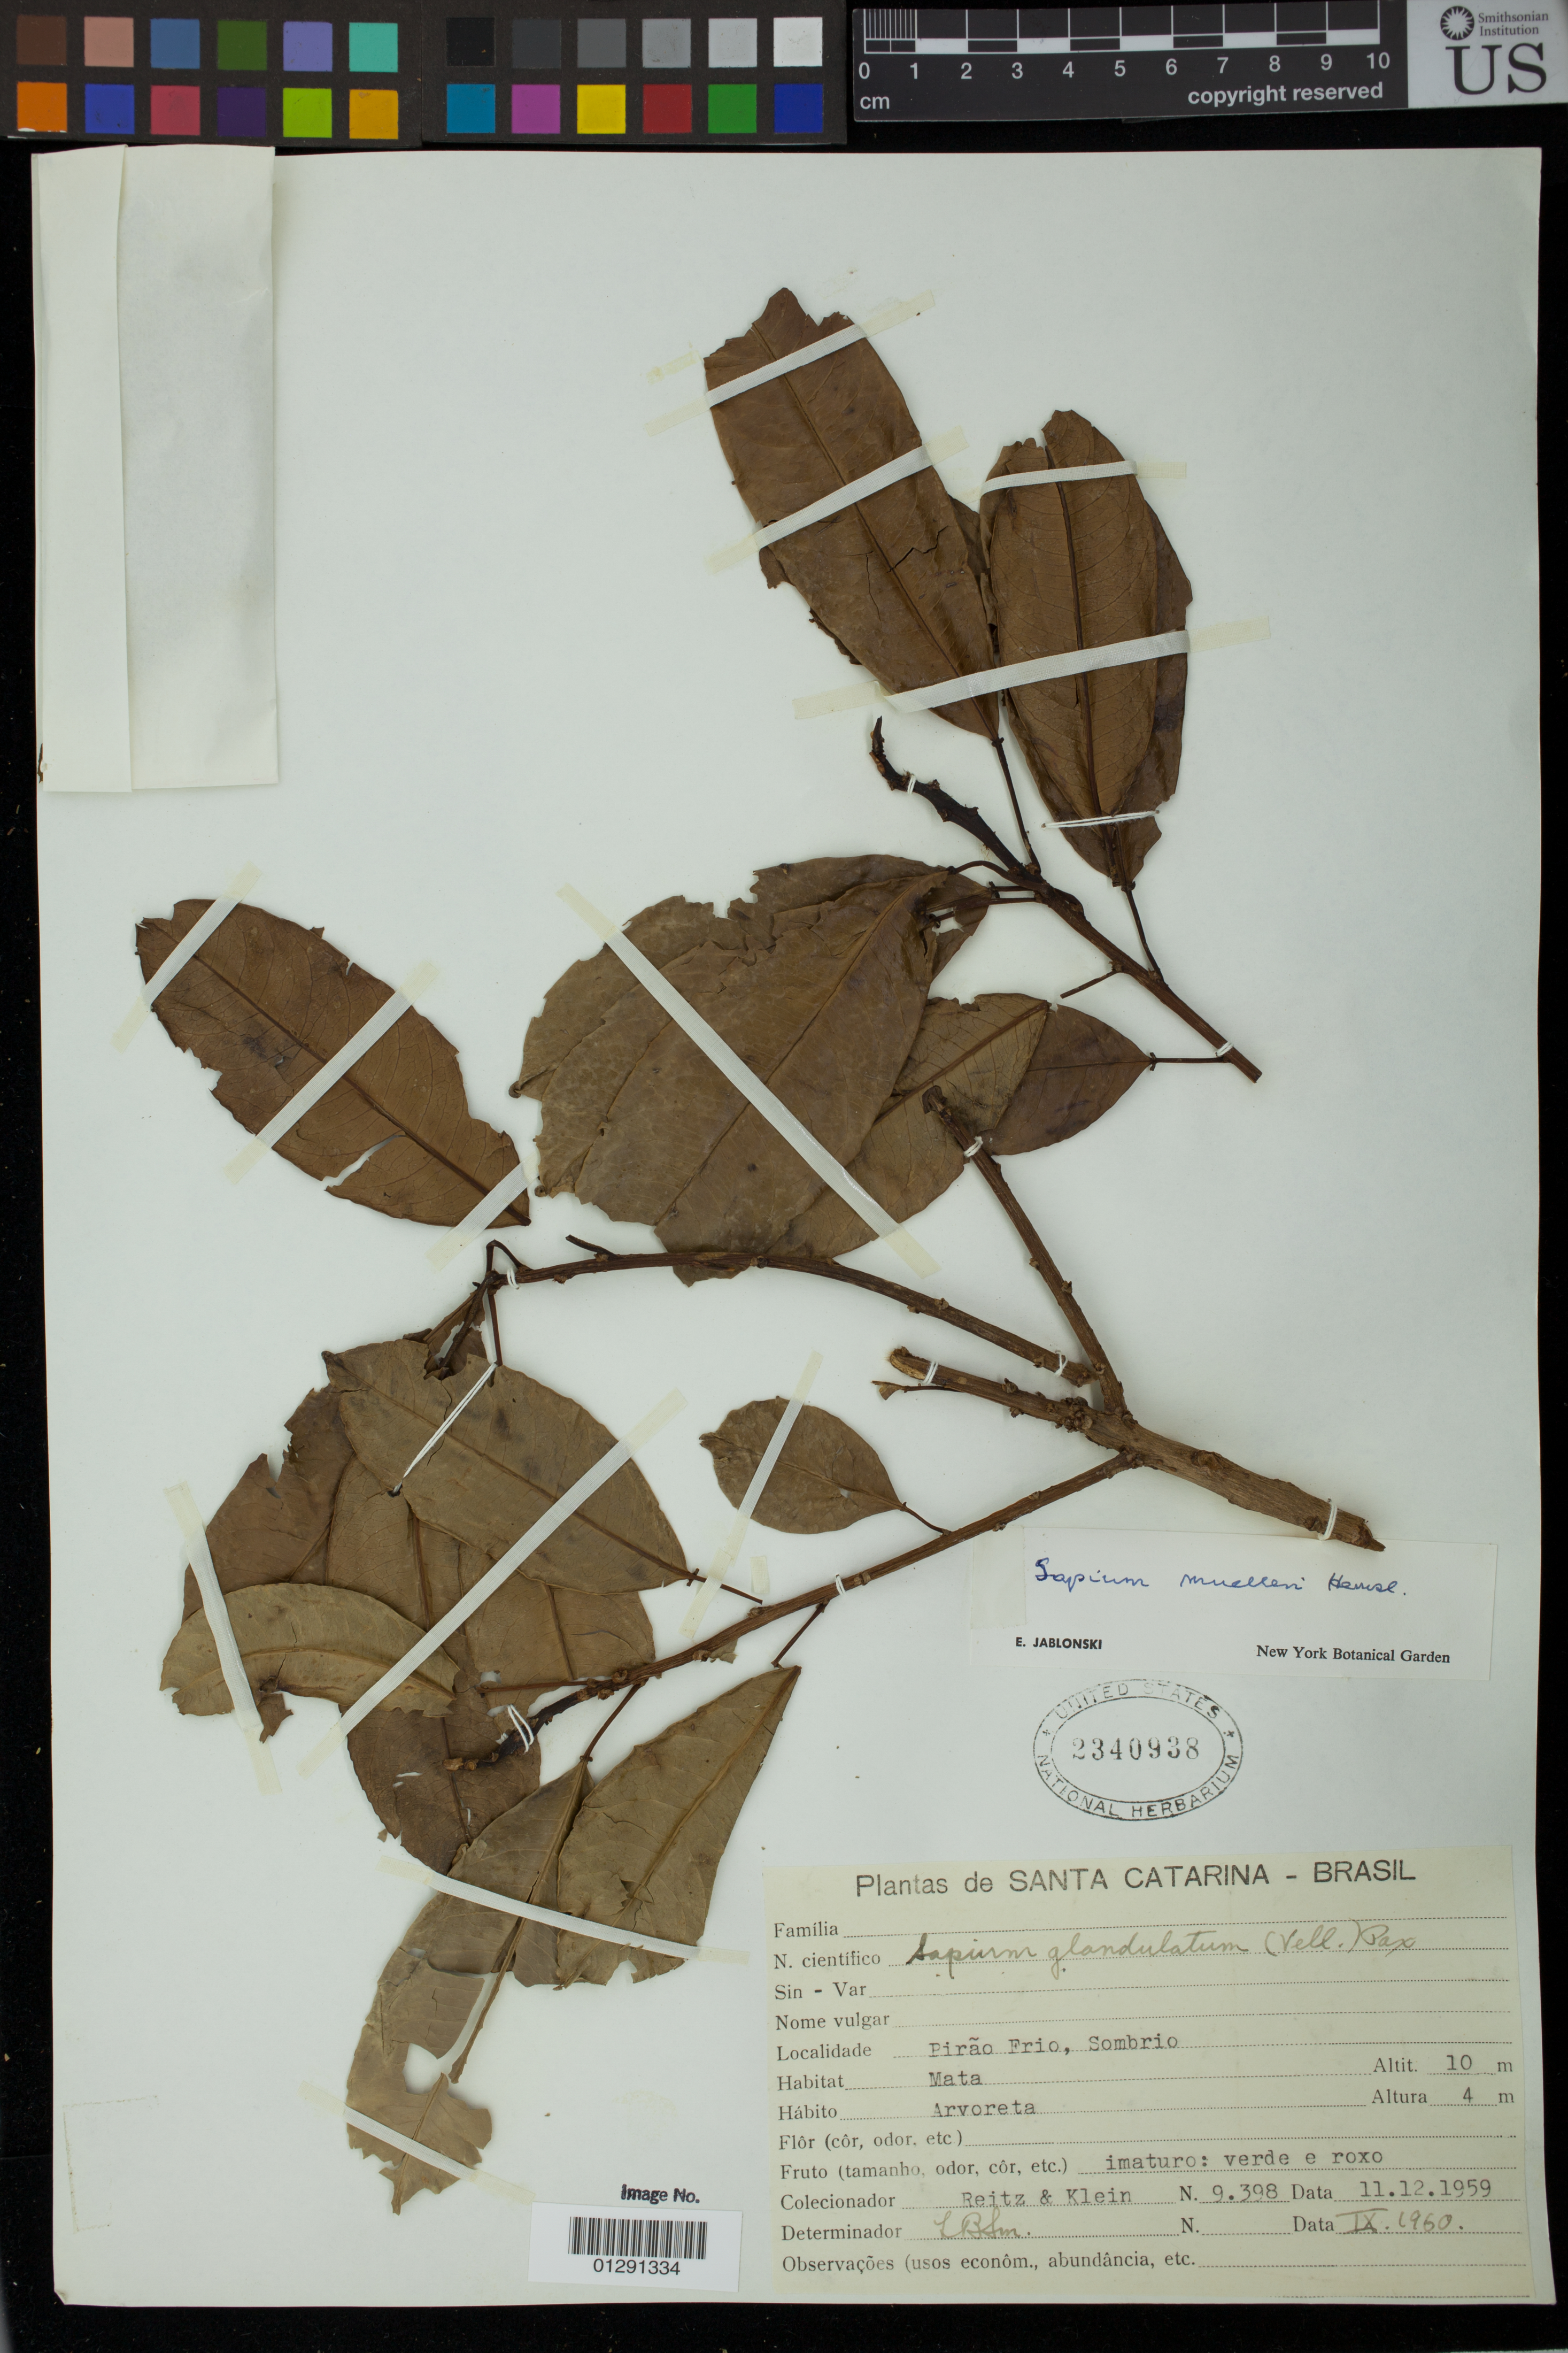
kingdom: Plantae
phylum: Tracheophyta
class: Magnoliopsida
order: Malpighiales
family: Euphorbiaceae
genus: Sapium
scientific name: Sapium glandulatum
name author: (Vell.) Pax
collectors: -- Reitz & Klein, --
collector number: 9398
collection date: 1959-12-11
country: Brazil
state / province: Santa Catarina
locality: Pirao Frio, Sombrio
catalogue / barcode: US 2340938